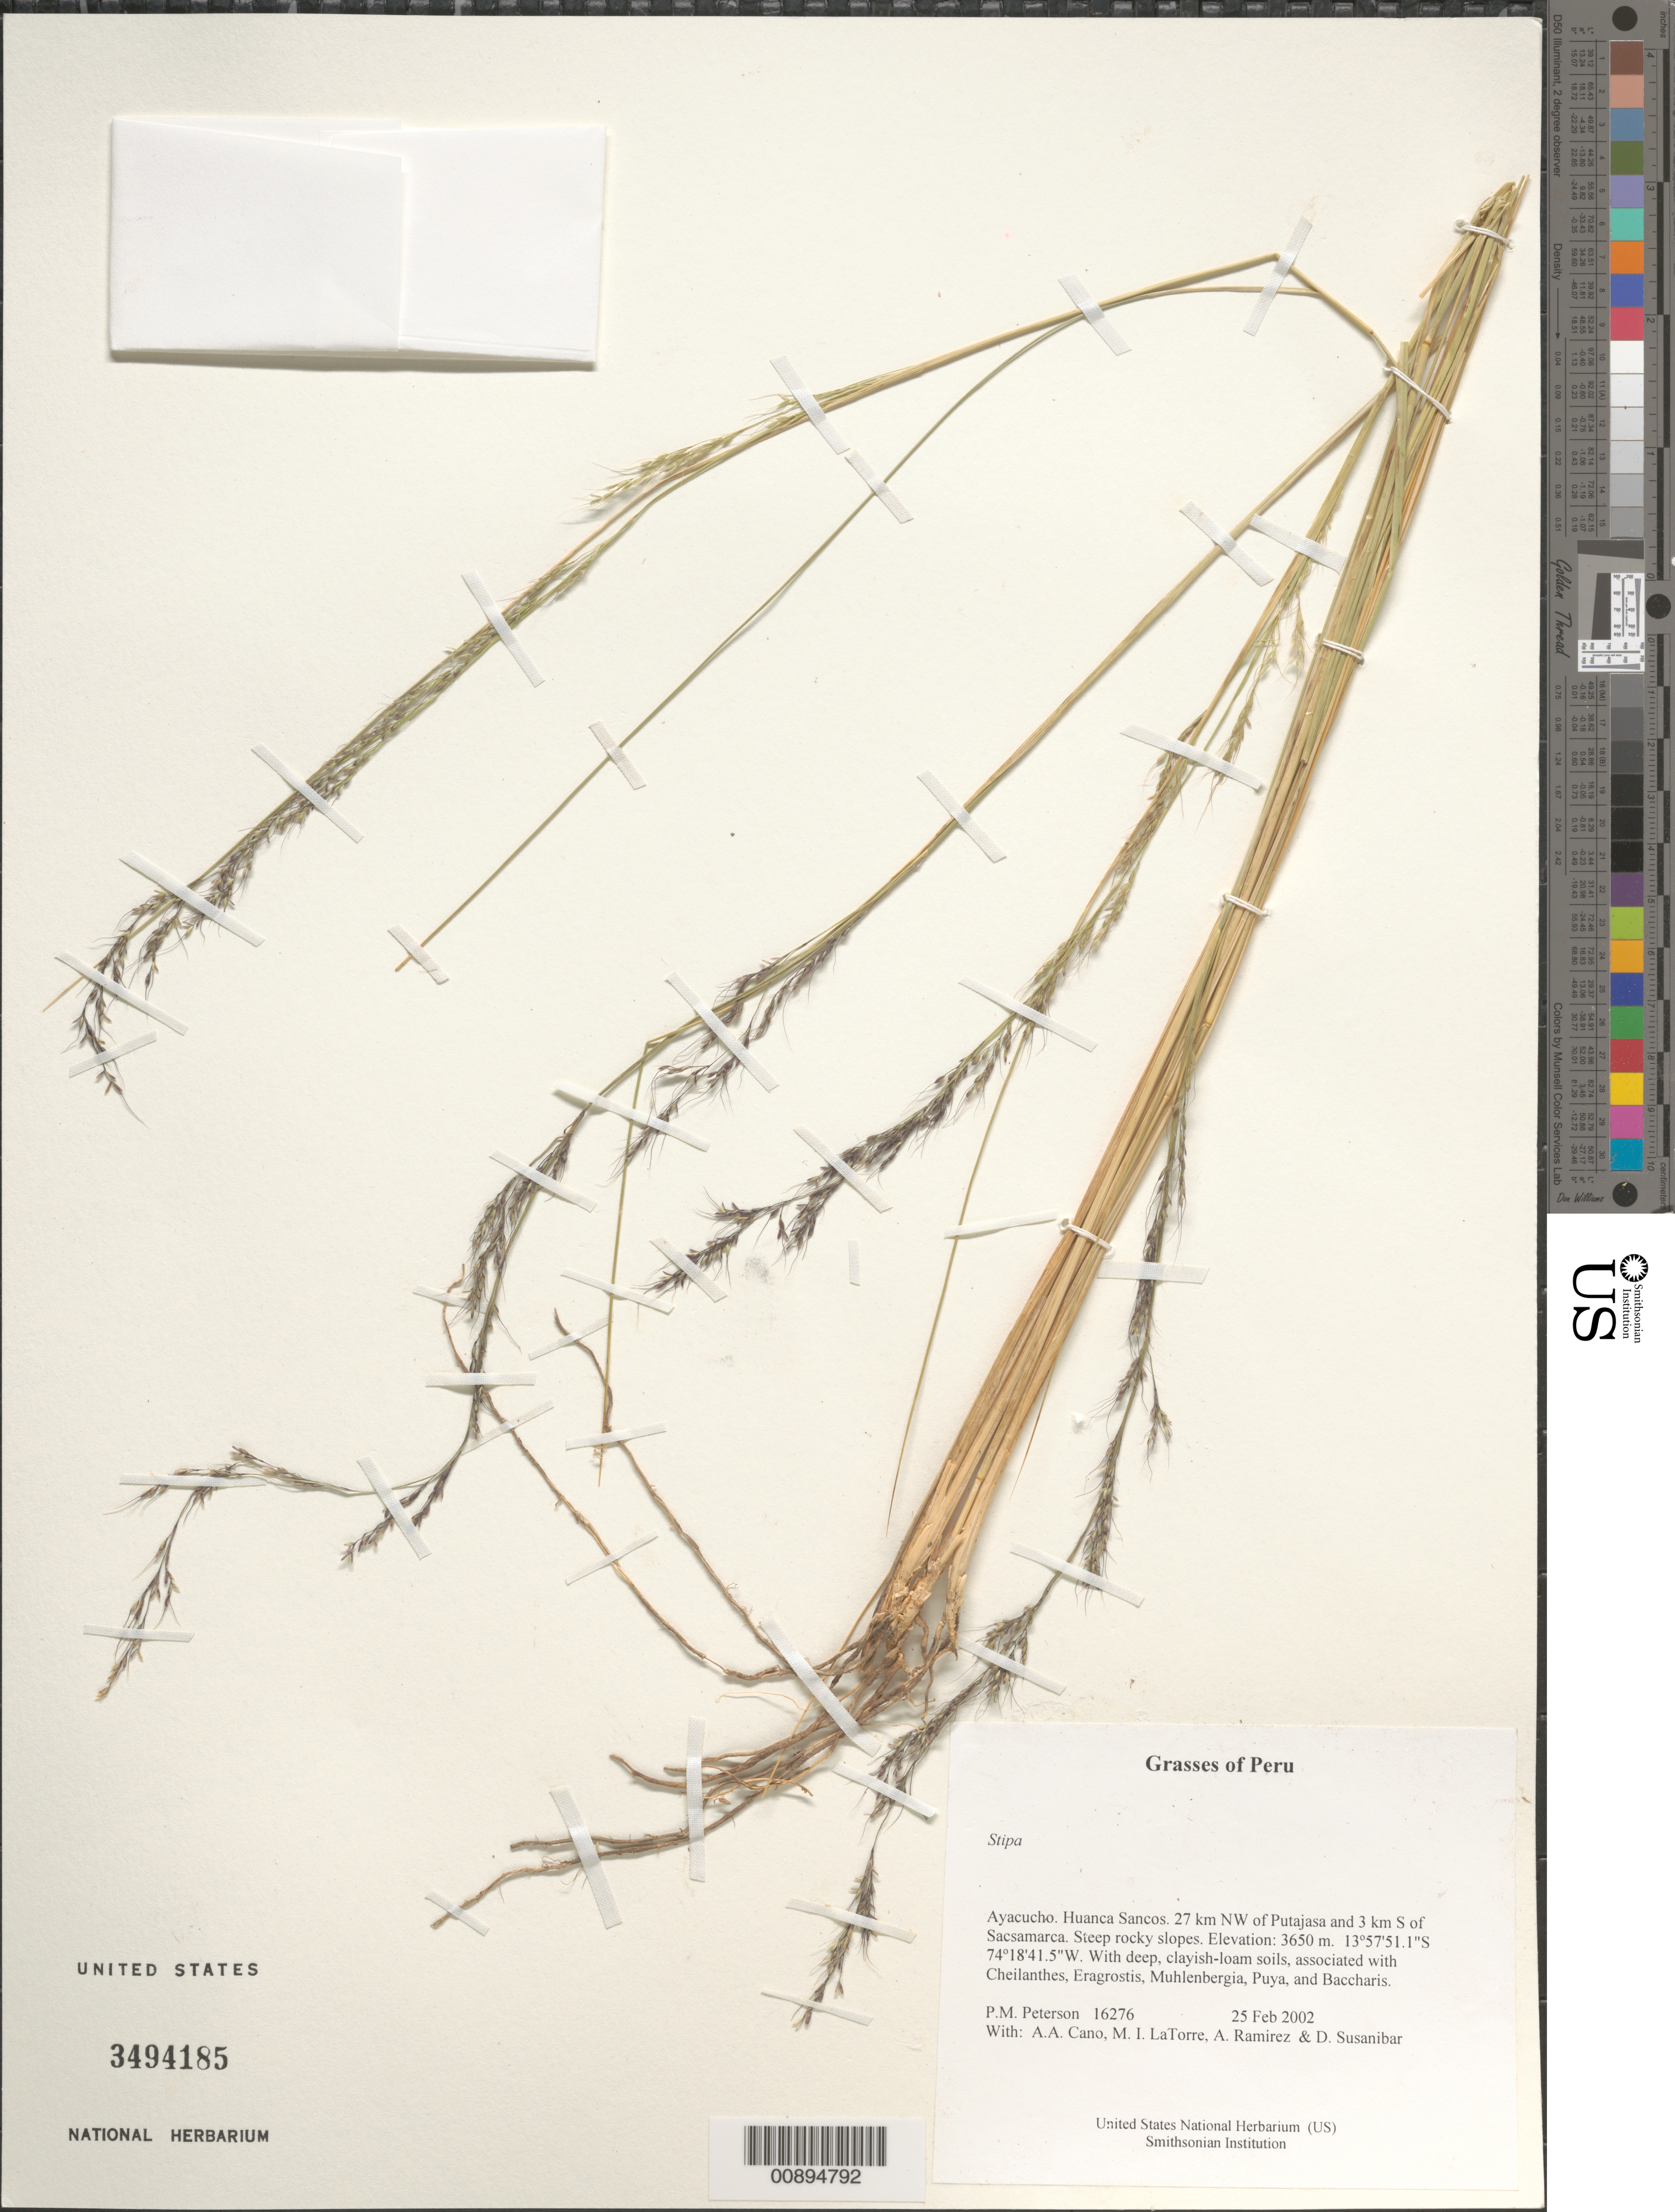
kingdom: Plantae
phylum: Tracheophyta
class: Liliopsida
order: Poales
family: Poaceae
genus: Anatherostipa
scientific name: Anatherostipa sp.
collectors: P. M. Peterson, A. Cano, M. I. La Torre, A. Ramírez & D. Susanibar Cruz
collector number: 16276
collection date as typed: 25 Feb 2002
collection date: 2002-02-25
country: Peru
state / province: Ayacucho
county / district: Huanca Sancos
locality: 27 km NW of Putajasa and 3 km S of Sacsamarca. Steep rocky slopes.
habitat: With deep, clayish-loam soils, associated with ~Cheilanthes, Eragrostis, Muhlenbergia, Puya, and Baccharis~.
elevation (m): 3650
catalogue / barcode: US 3494185